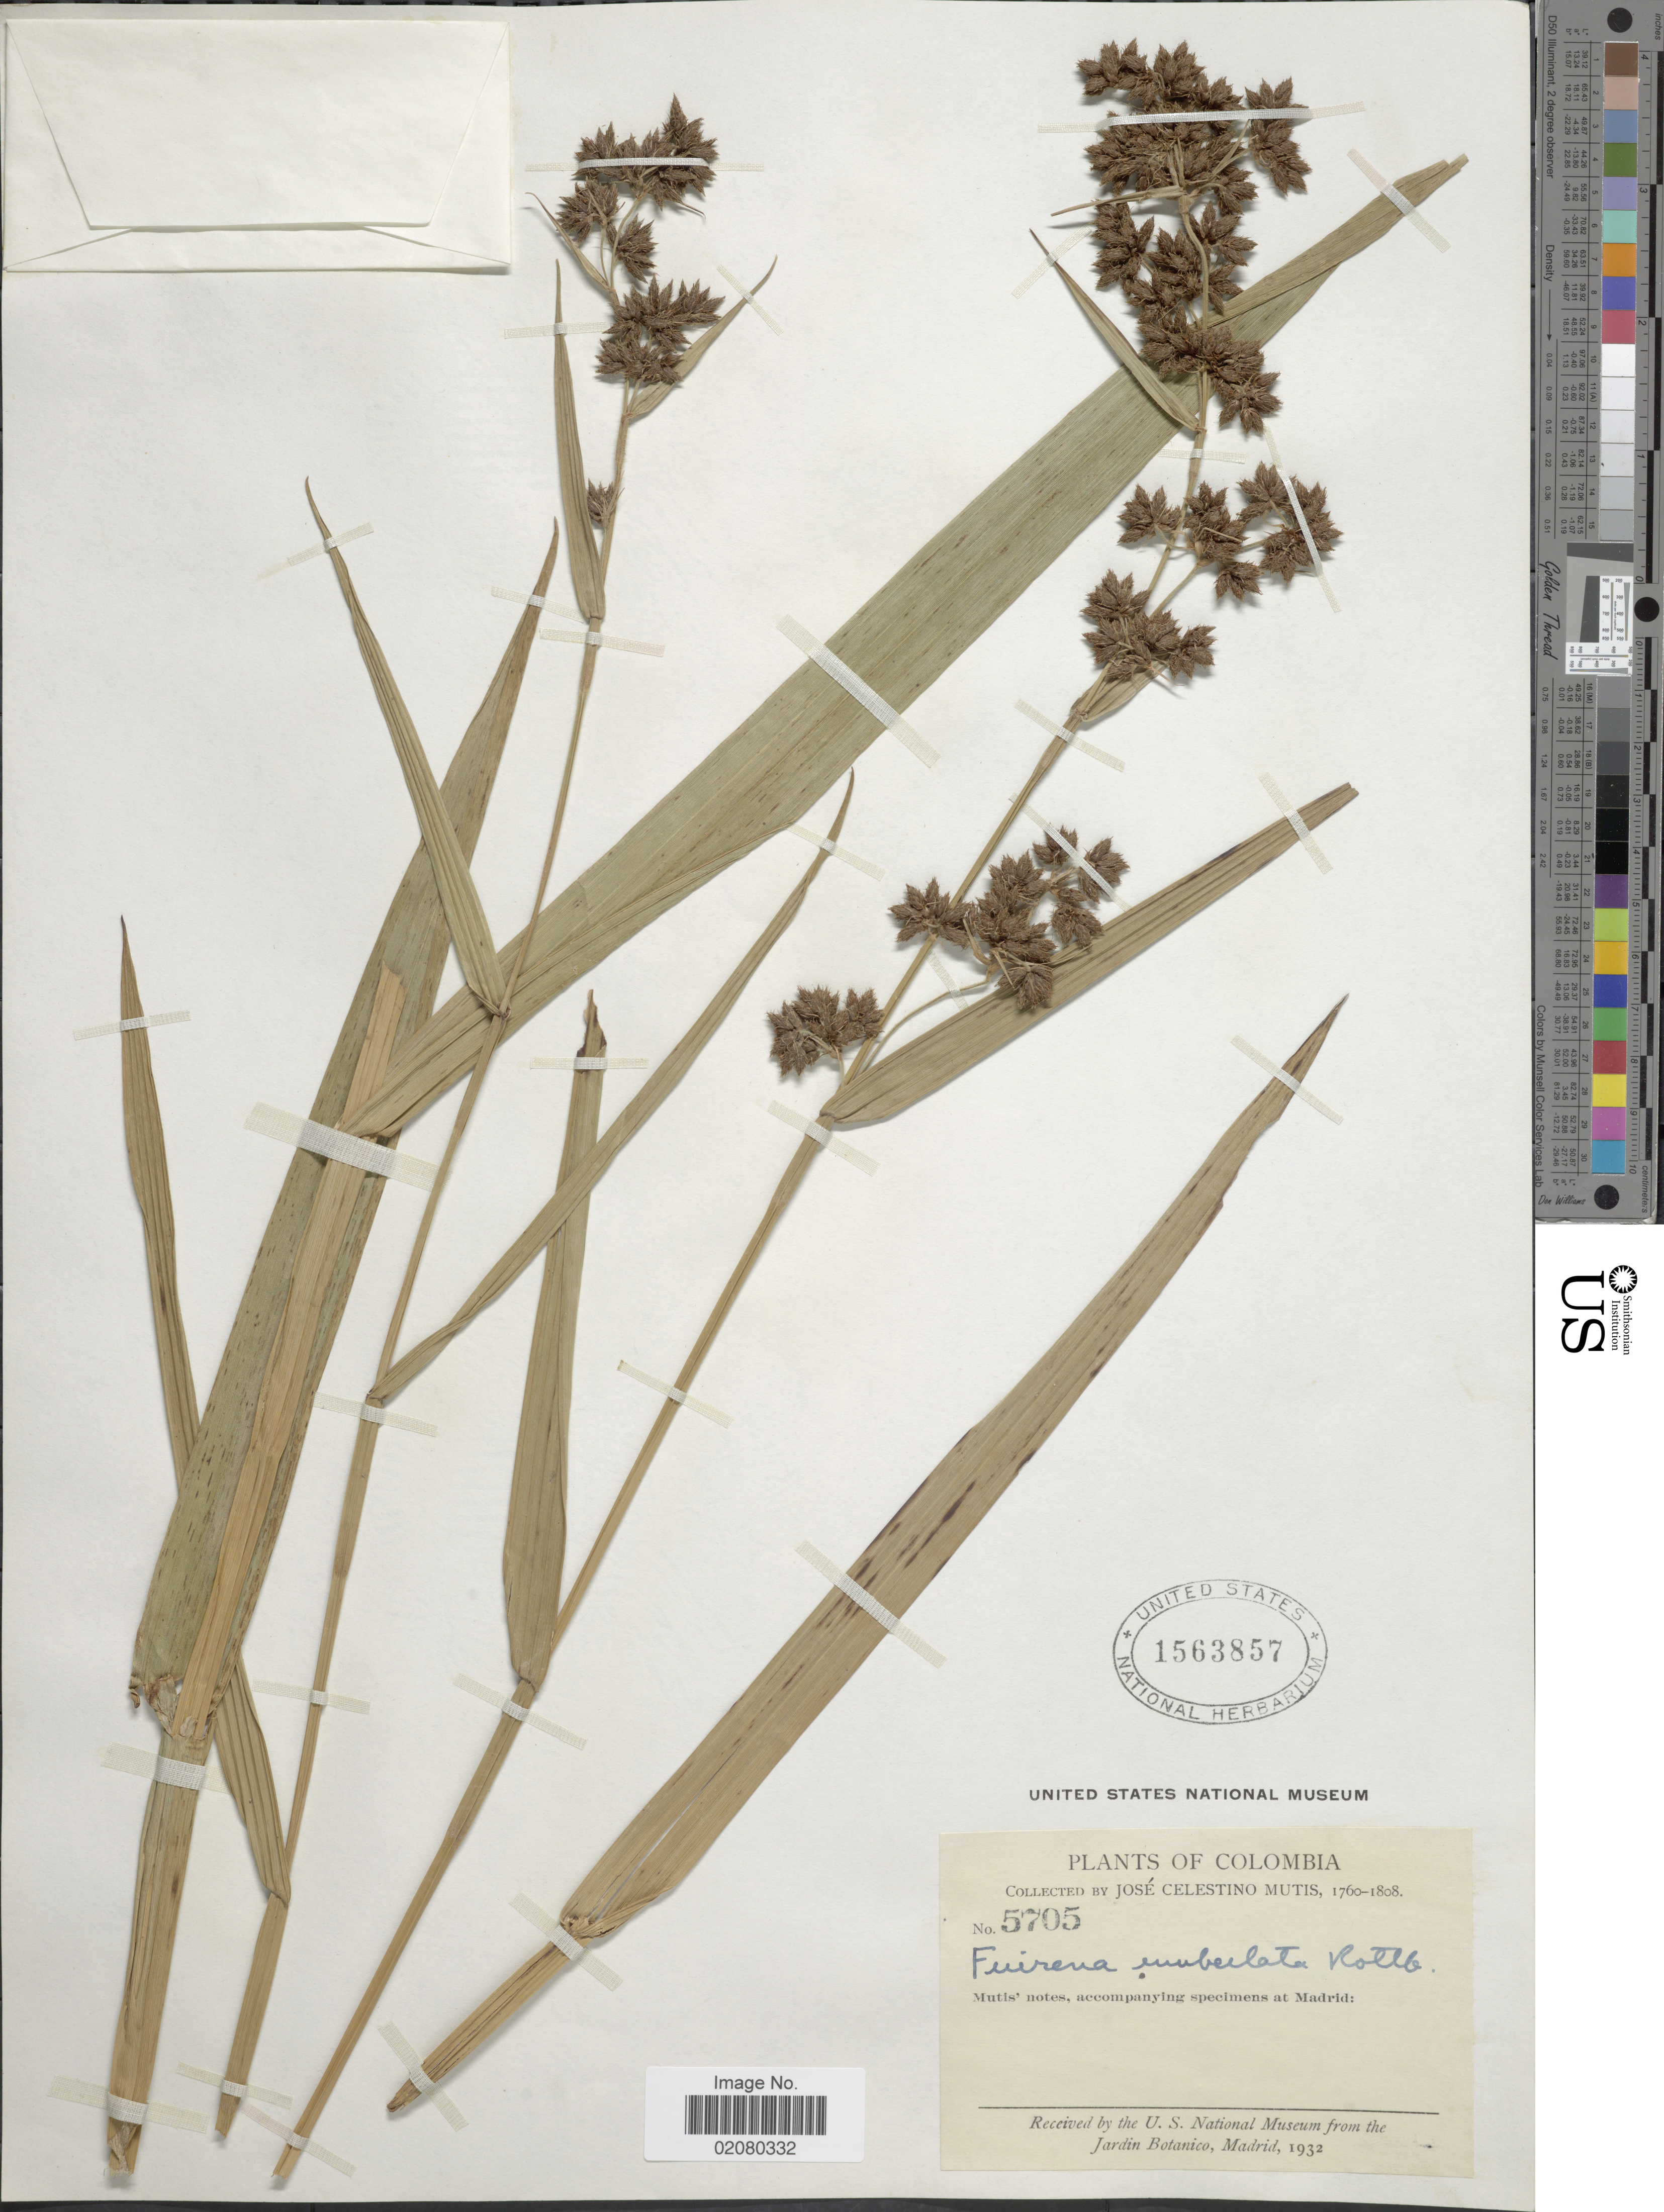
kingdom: Plantae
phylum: Tracheophyta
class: Liliopsida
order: Poales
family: Cyperaceae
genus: Fuirena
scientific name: Fuirena umbellata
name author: Rottb.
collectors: J. C. B. Mutis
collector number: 5705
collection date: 1760/1808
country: Colombia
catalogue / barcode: US 1563857